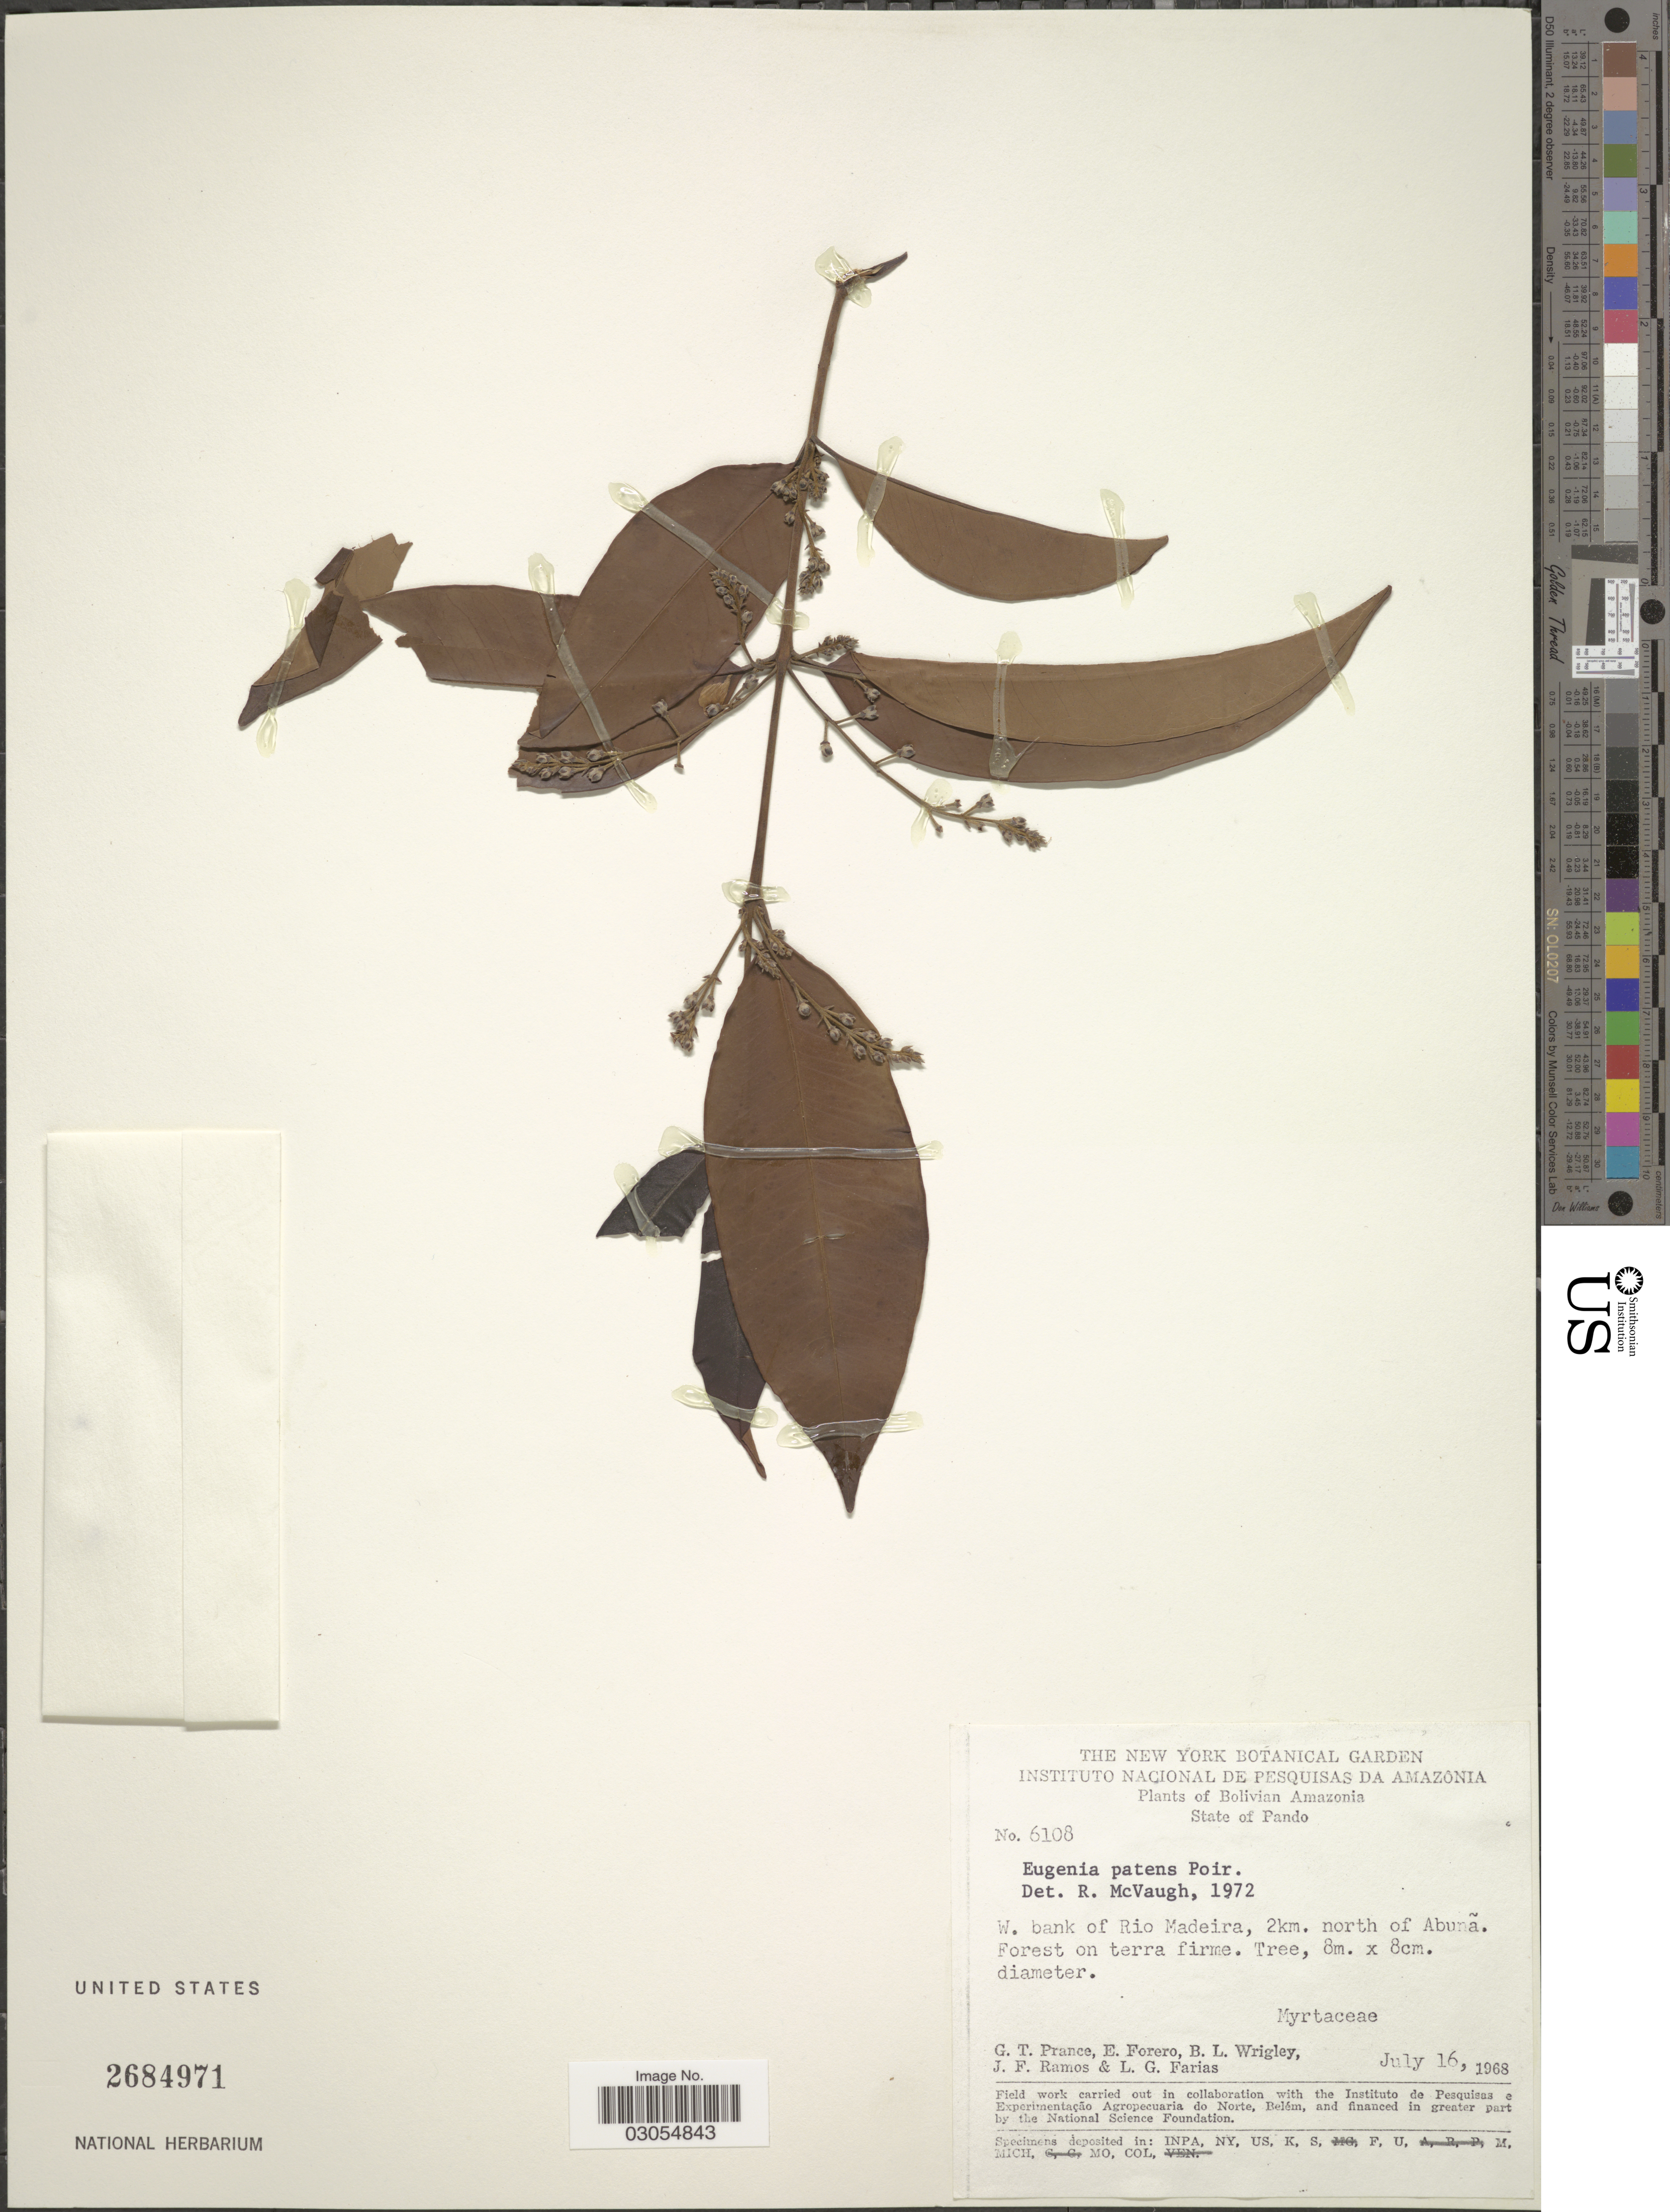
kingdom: Plantae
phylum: Tracheophyta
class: Magnoliopsida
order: Myrtales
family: Myrtaceae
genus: Eugenia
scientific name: Eugenia polystachya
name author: Rich.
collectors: G. T. Prance, E. Forero, B. L. Wrigley, J. F. Ramos & L. G. Farias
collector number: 6108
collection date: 1968-07-16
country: Bolivia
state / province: Pando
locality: Bolivian Amazonia. W. bank of Rio Madeira, 2km. north of Abuña.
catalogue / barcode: US 2684971